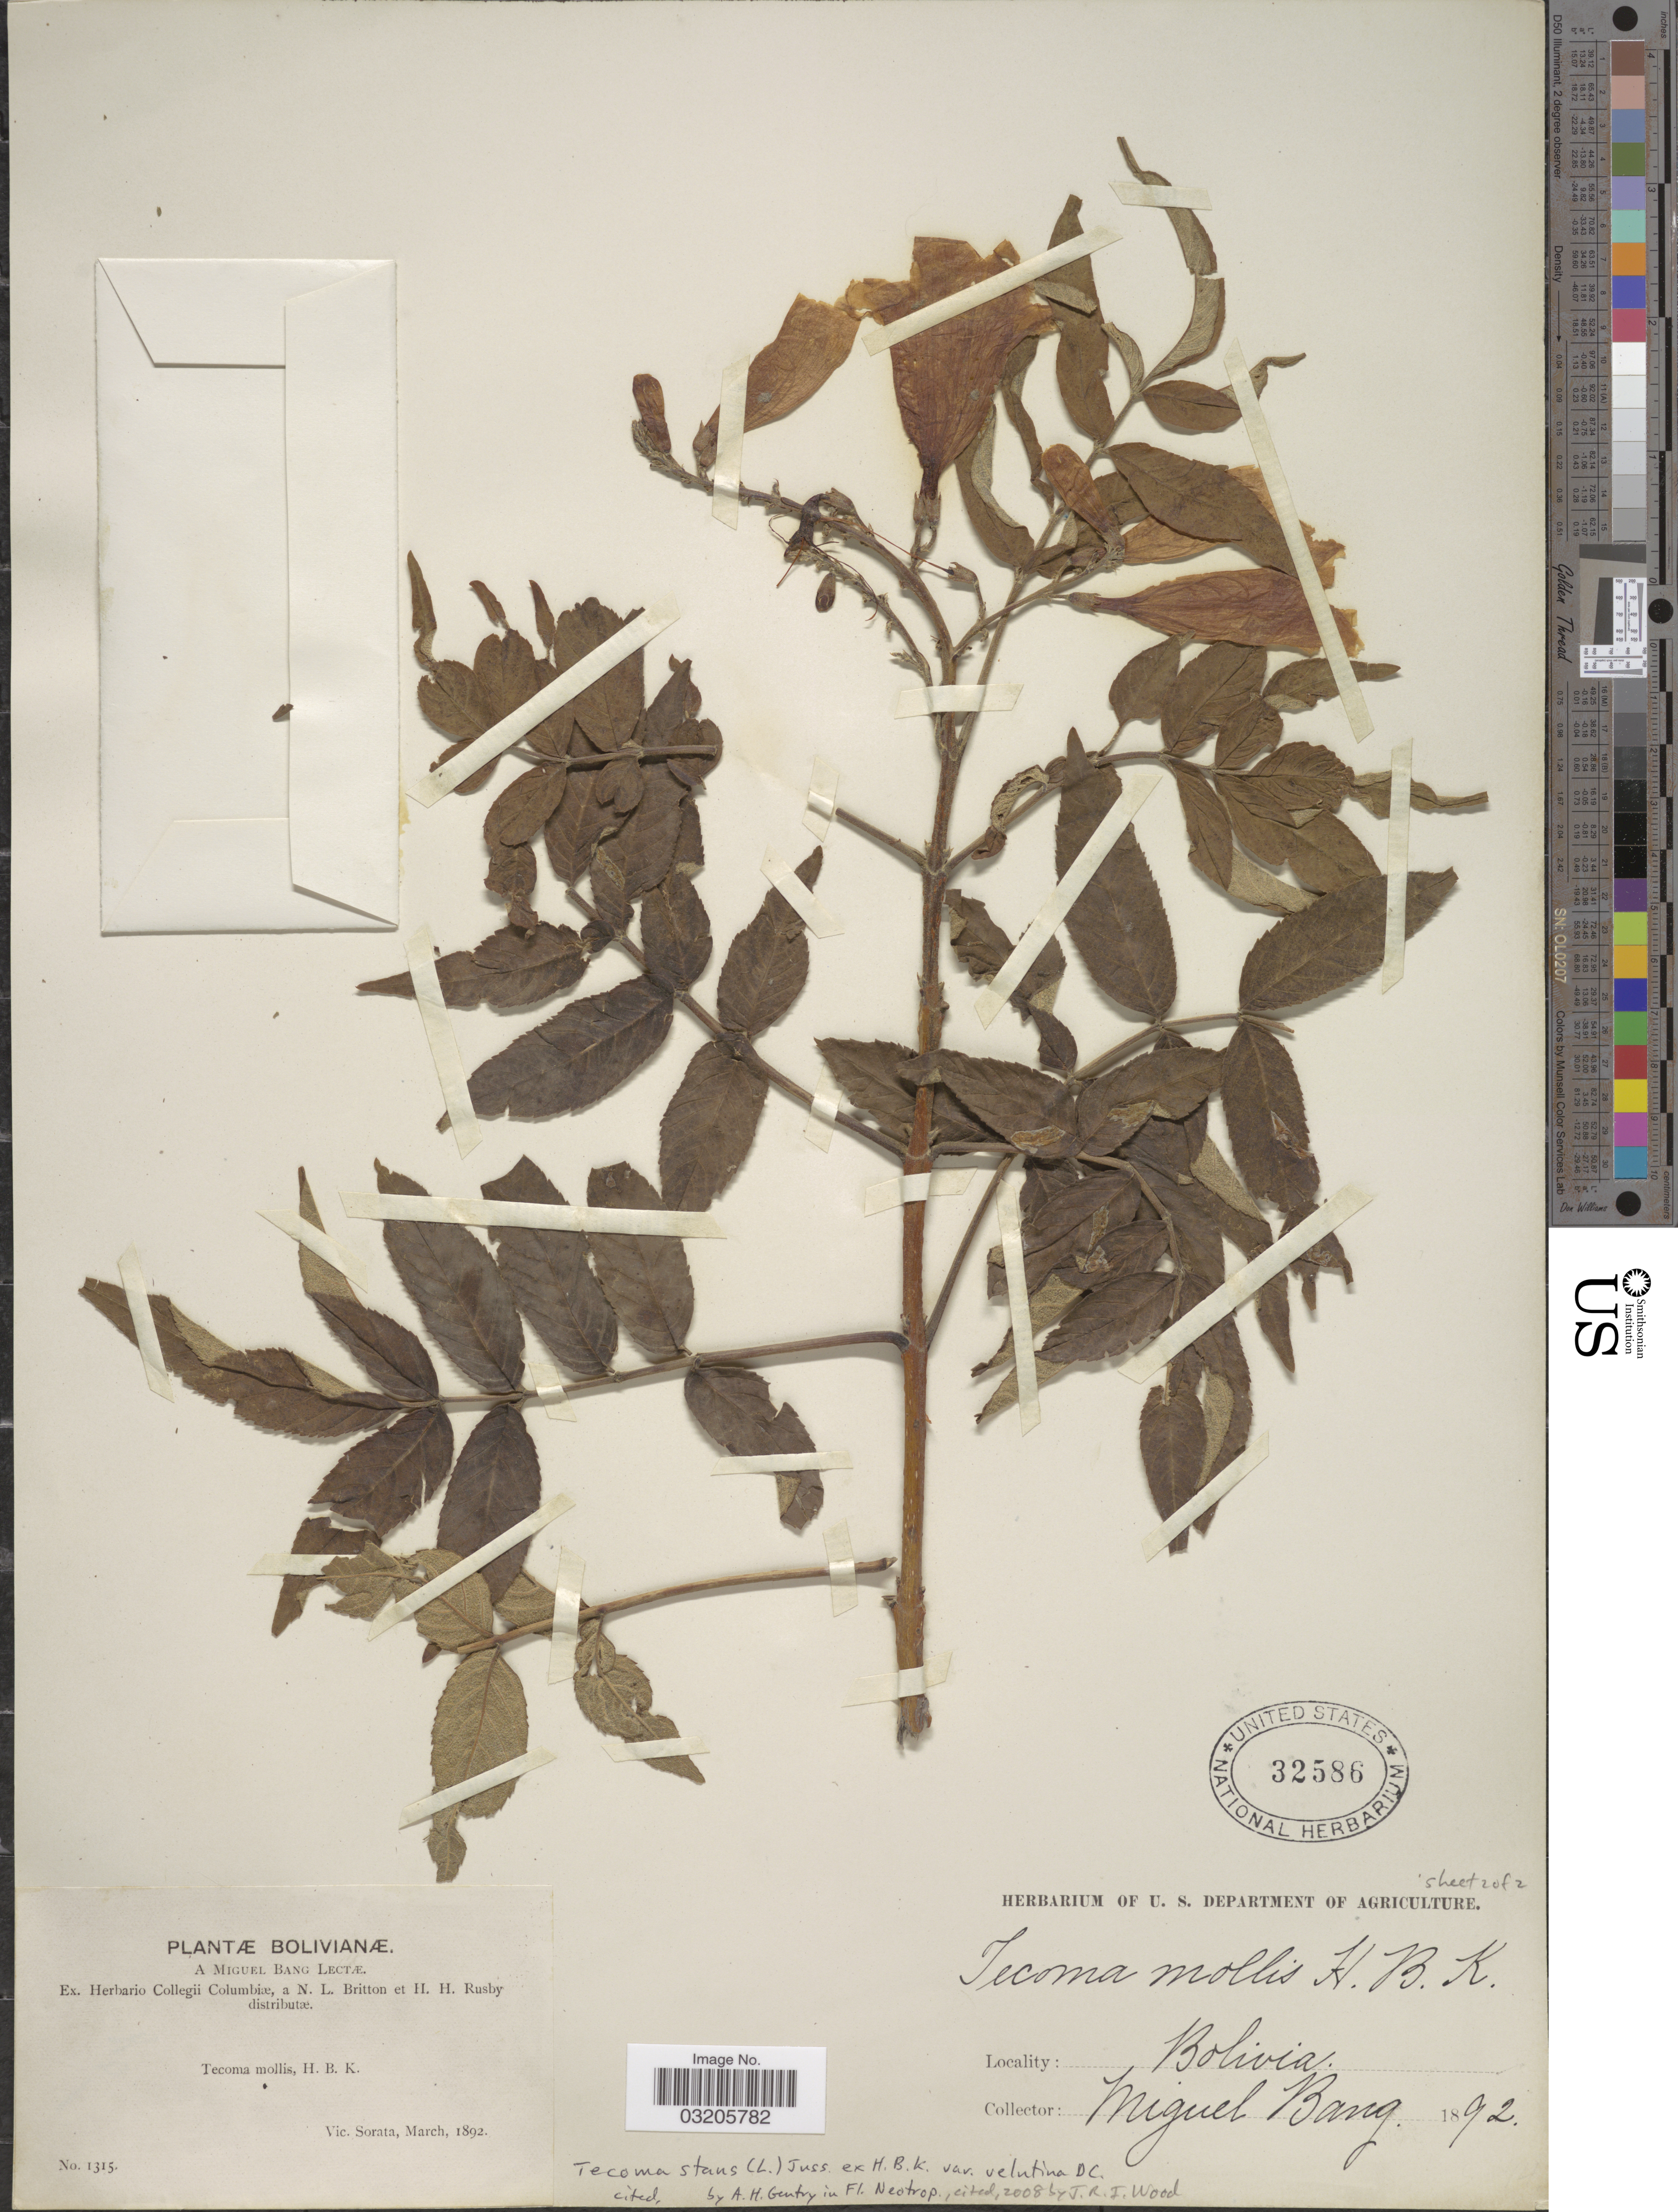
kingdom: Plantae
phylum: Tracheophyta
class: Magnoliopsida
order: Lamiales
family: Bignoniaceae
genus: Tecoma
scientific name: Tecoma stans var. velutina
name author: DC.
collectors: M. Bang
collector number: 1315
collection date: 1892-03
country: Bolivia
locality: Vic. Sorata.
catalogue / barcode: US 32586